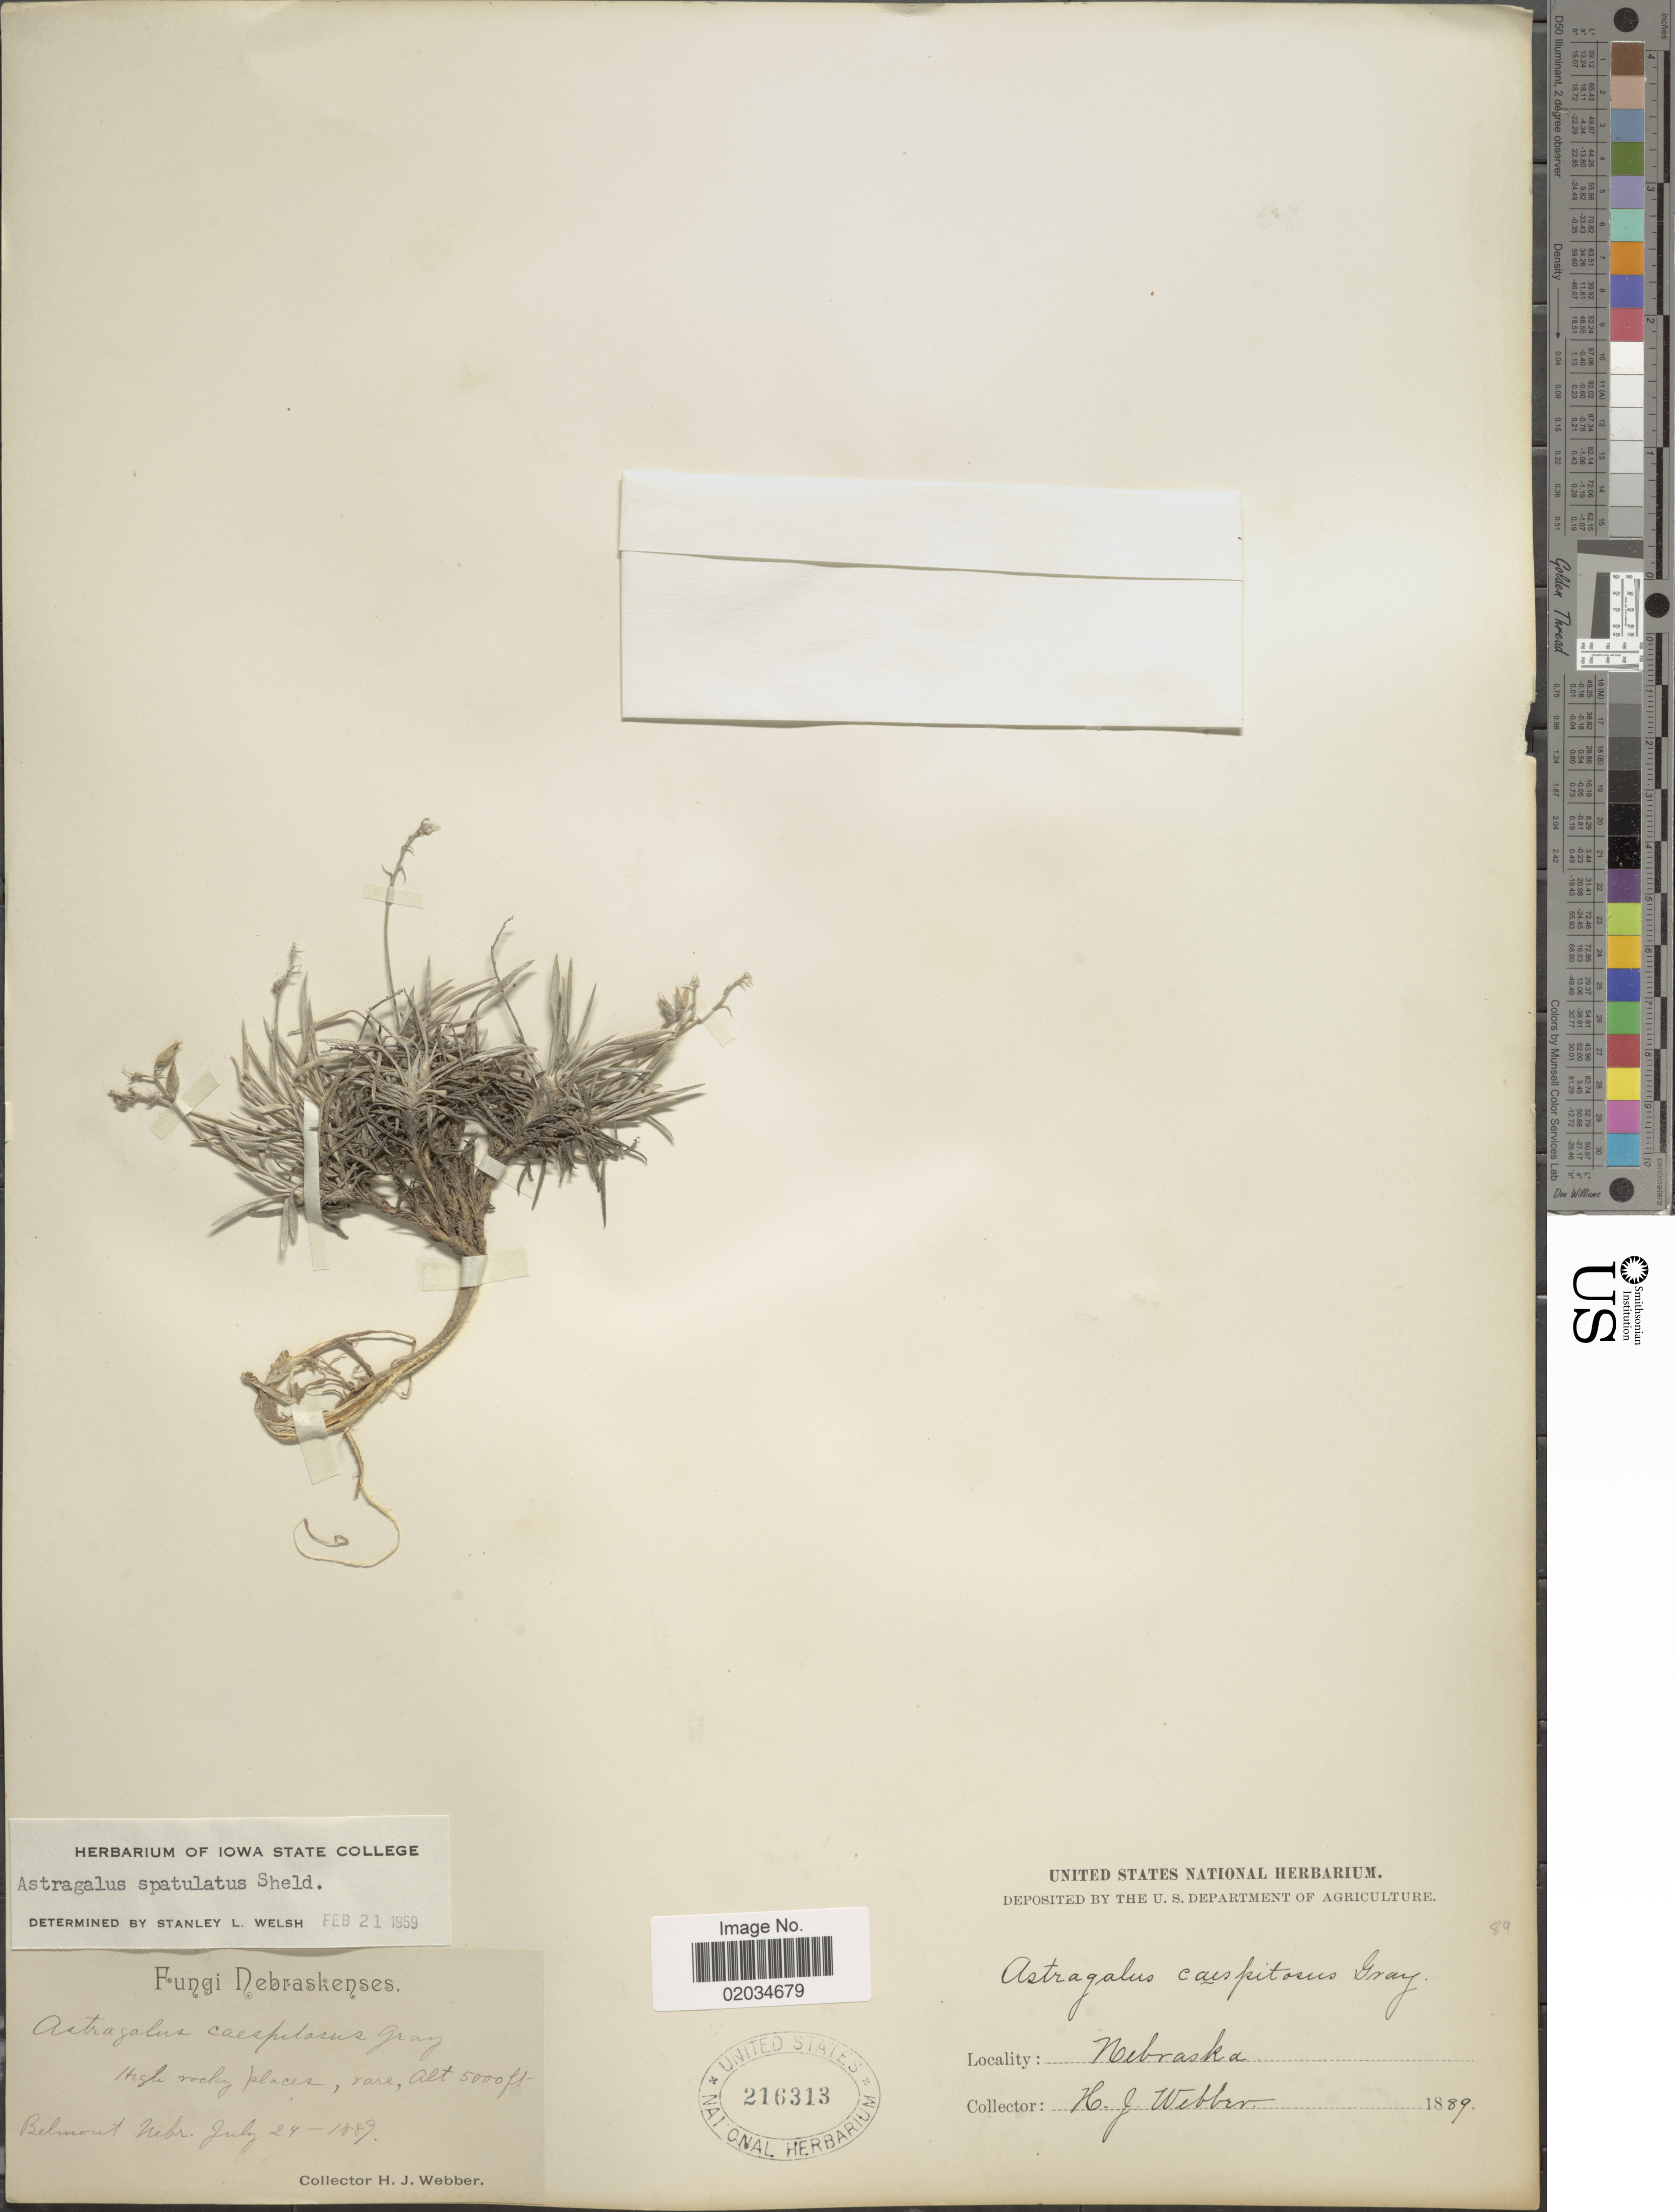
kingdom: Plantae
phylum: Tracheophyta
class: Magnoliopsida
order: Fabales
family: Fabaceae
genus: Astragalus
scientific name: Astragalus spatulatus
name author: E. Sheld.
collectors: H. Webber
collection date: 1889-07-24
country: United States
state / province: Nebraska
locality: Belmont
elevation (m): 1524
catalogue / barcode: US 216313